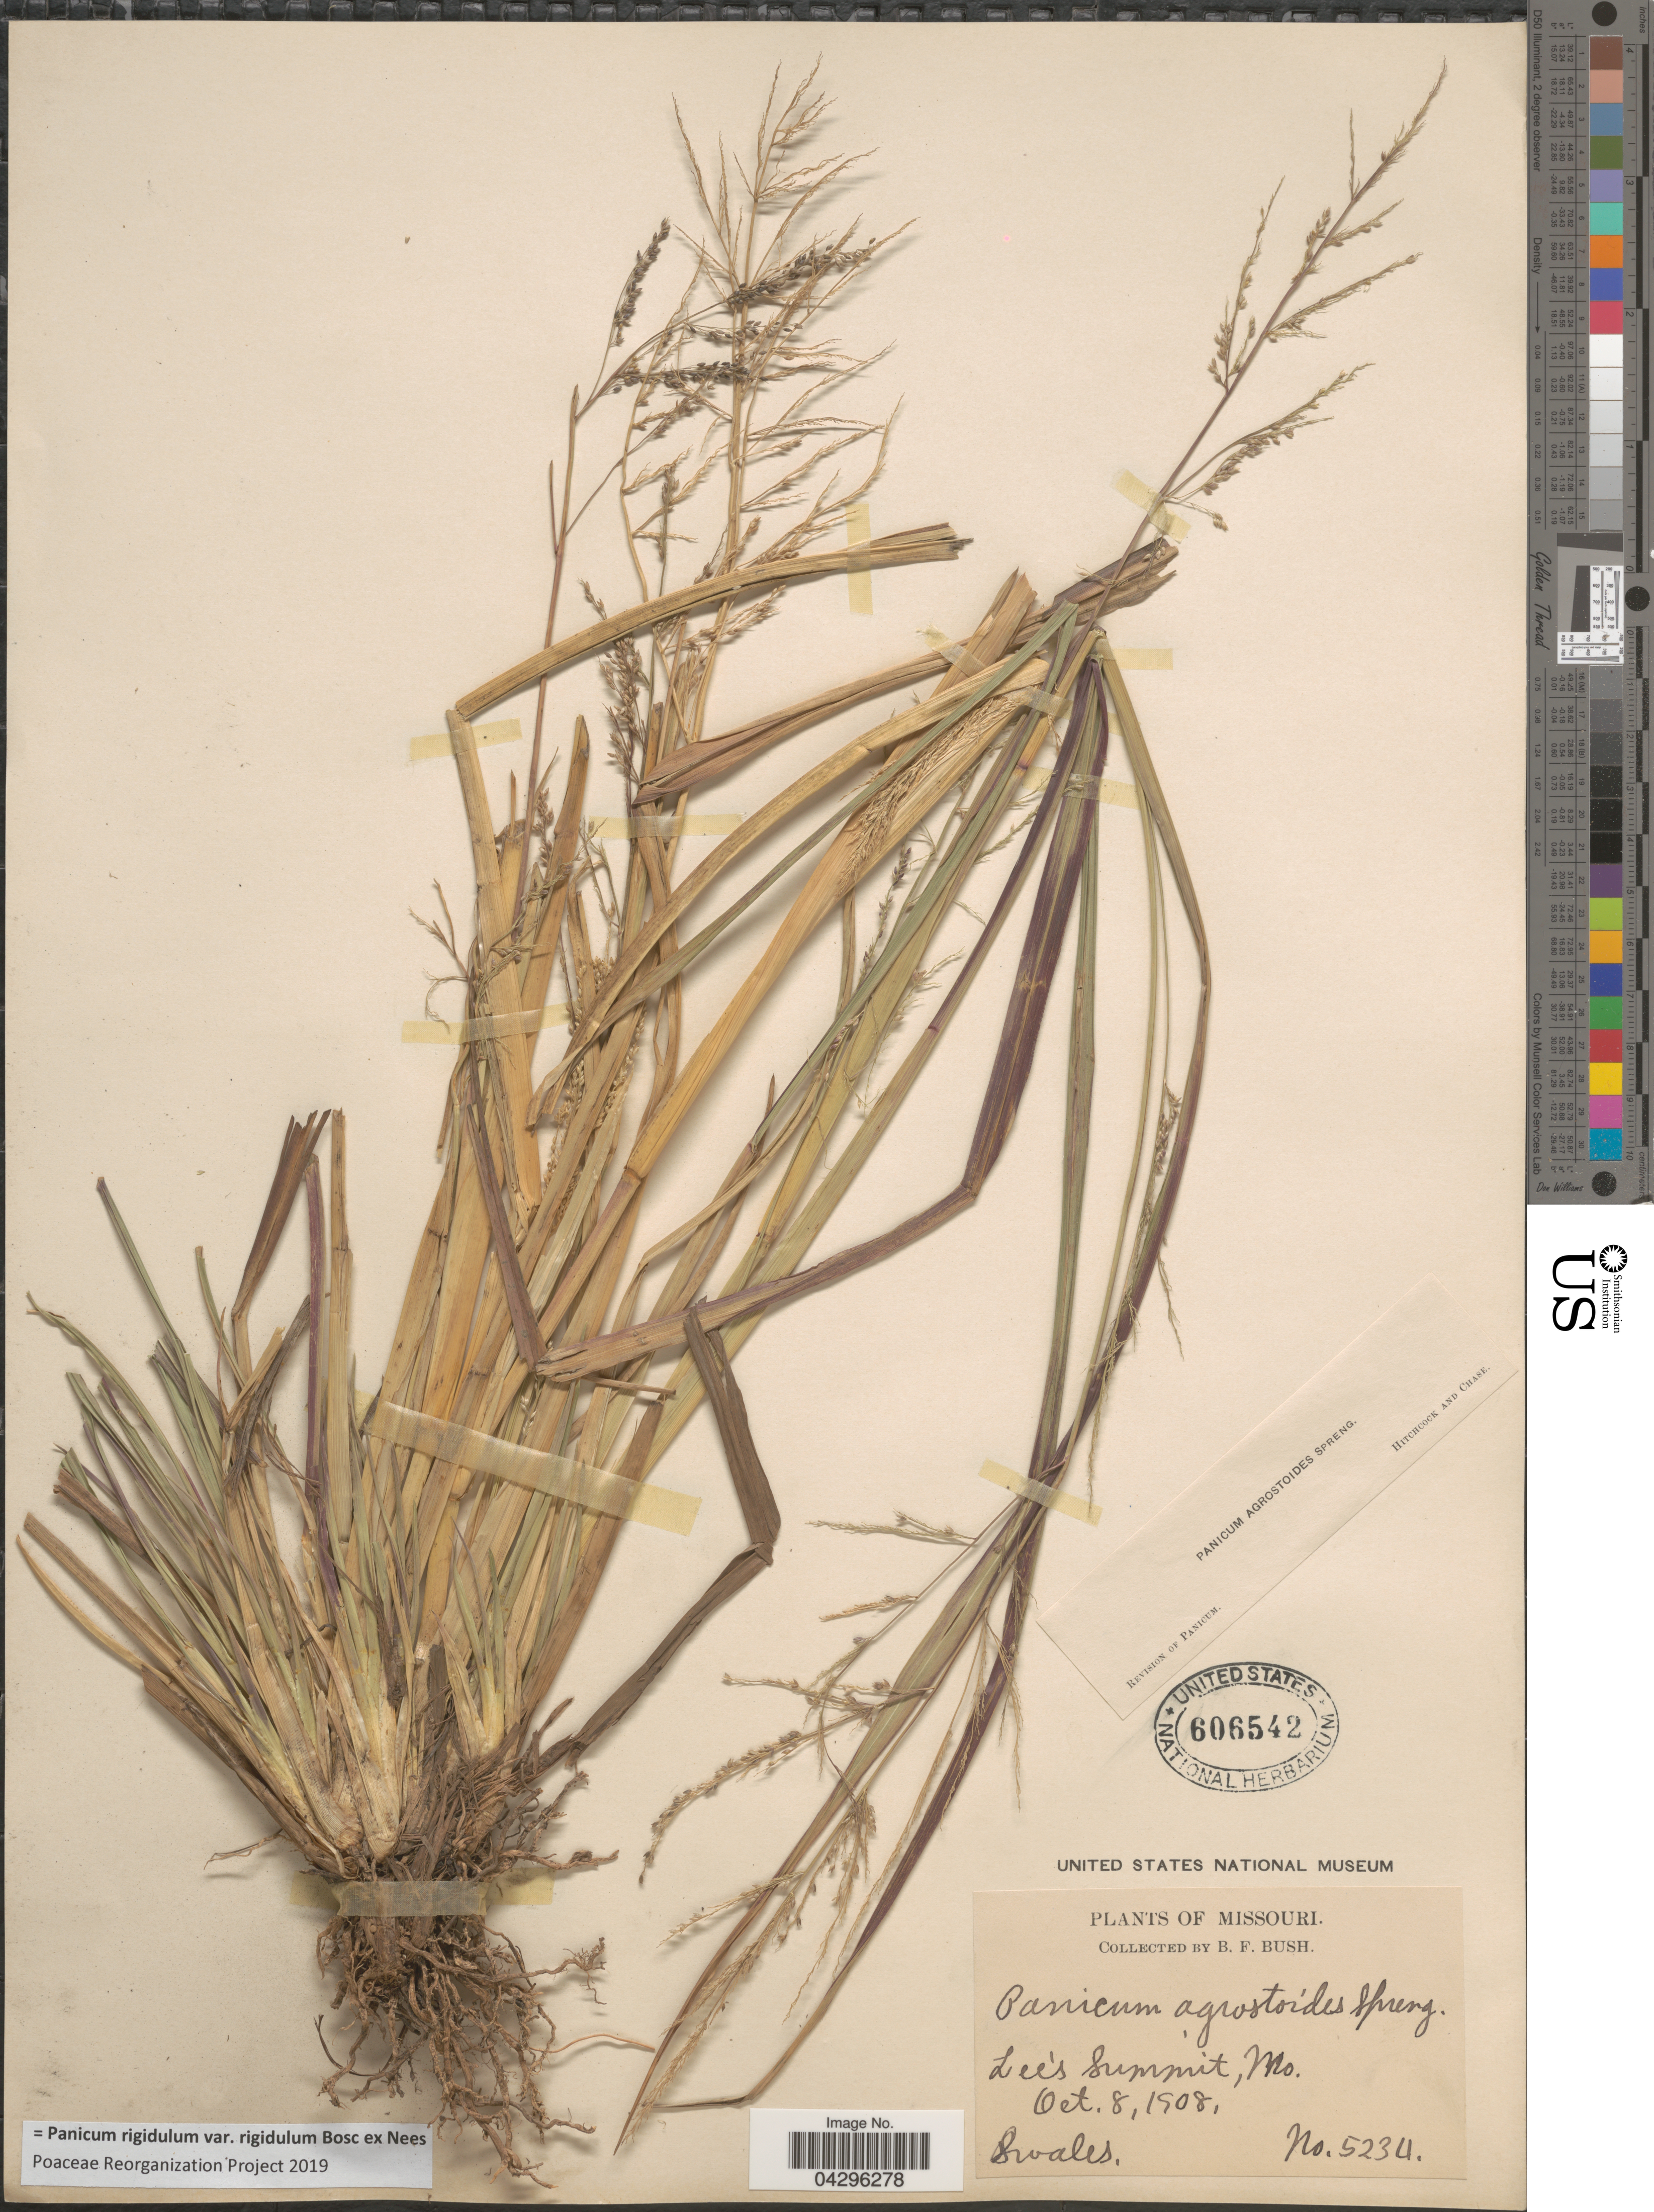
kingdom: Plantae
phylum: Tracheophyta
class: Liliopsida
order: Poales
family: Poaceae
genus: Panicum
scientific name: Panicum rigidulum var. rigidulum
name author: Bosc ex Nees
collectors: B. F. Bush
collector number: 5234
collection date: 1908-10-08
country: United States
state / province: Missouri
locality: Lee's Summit.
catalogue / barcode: US 606542